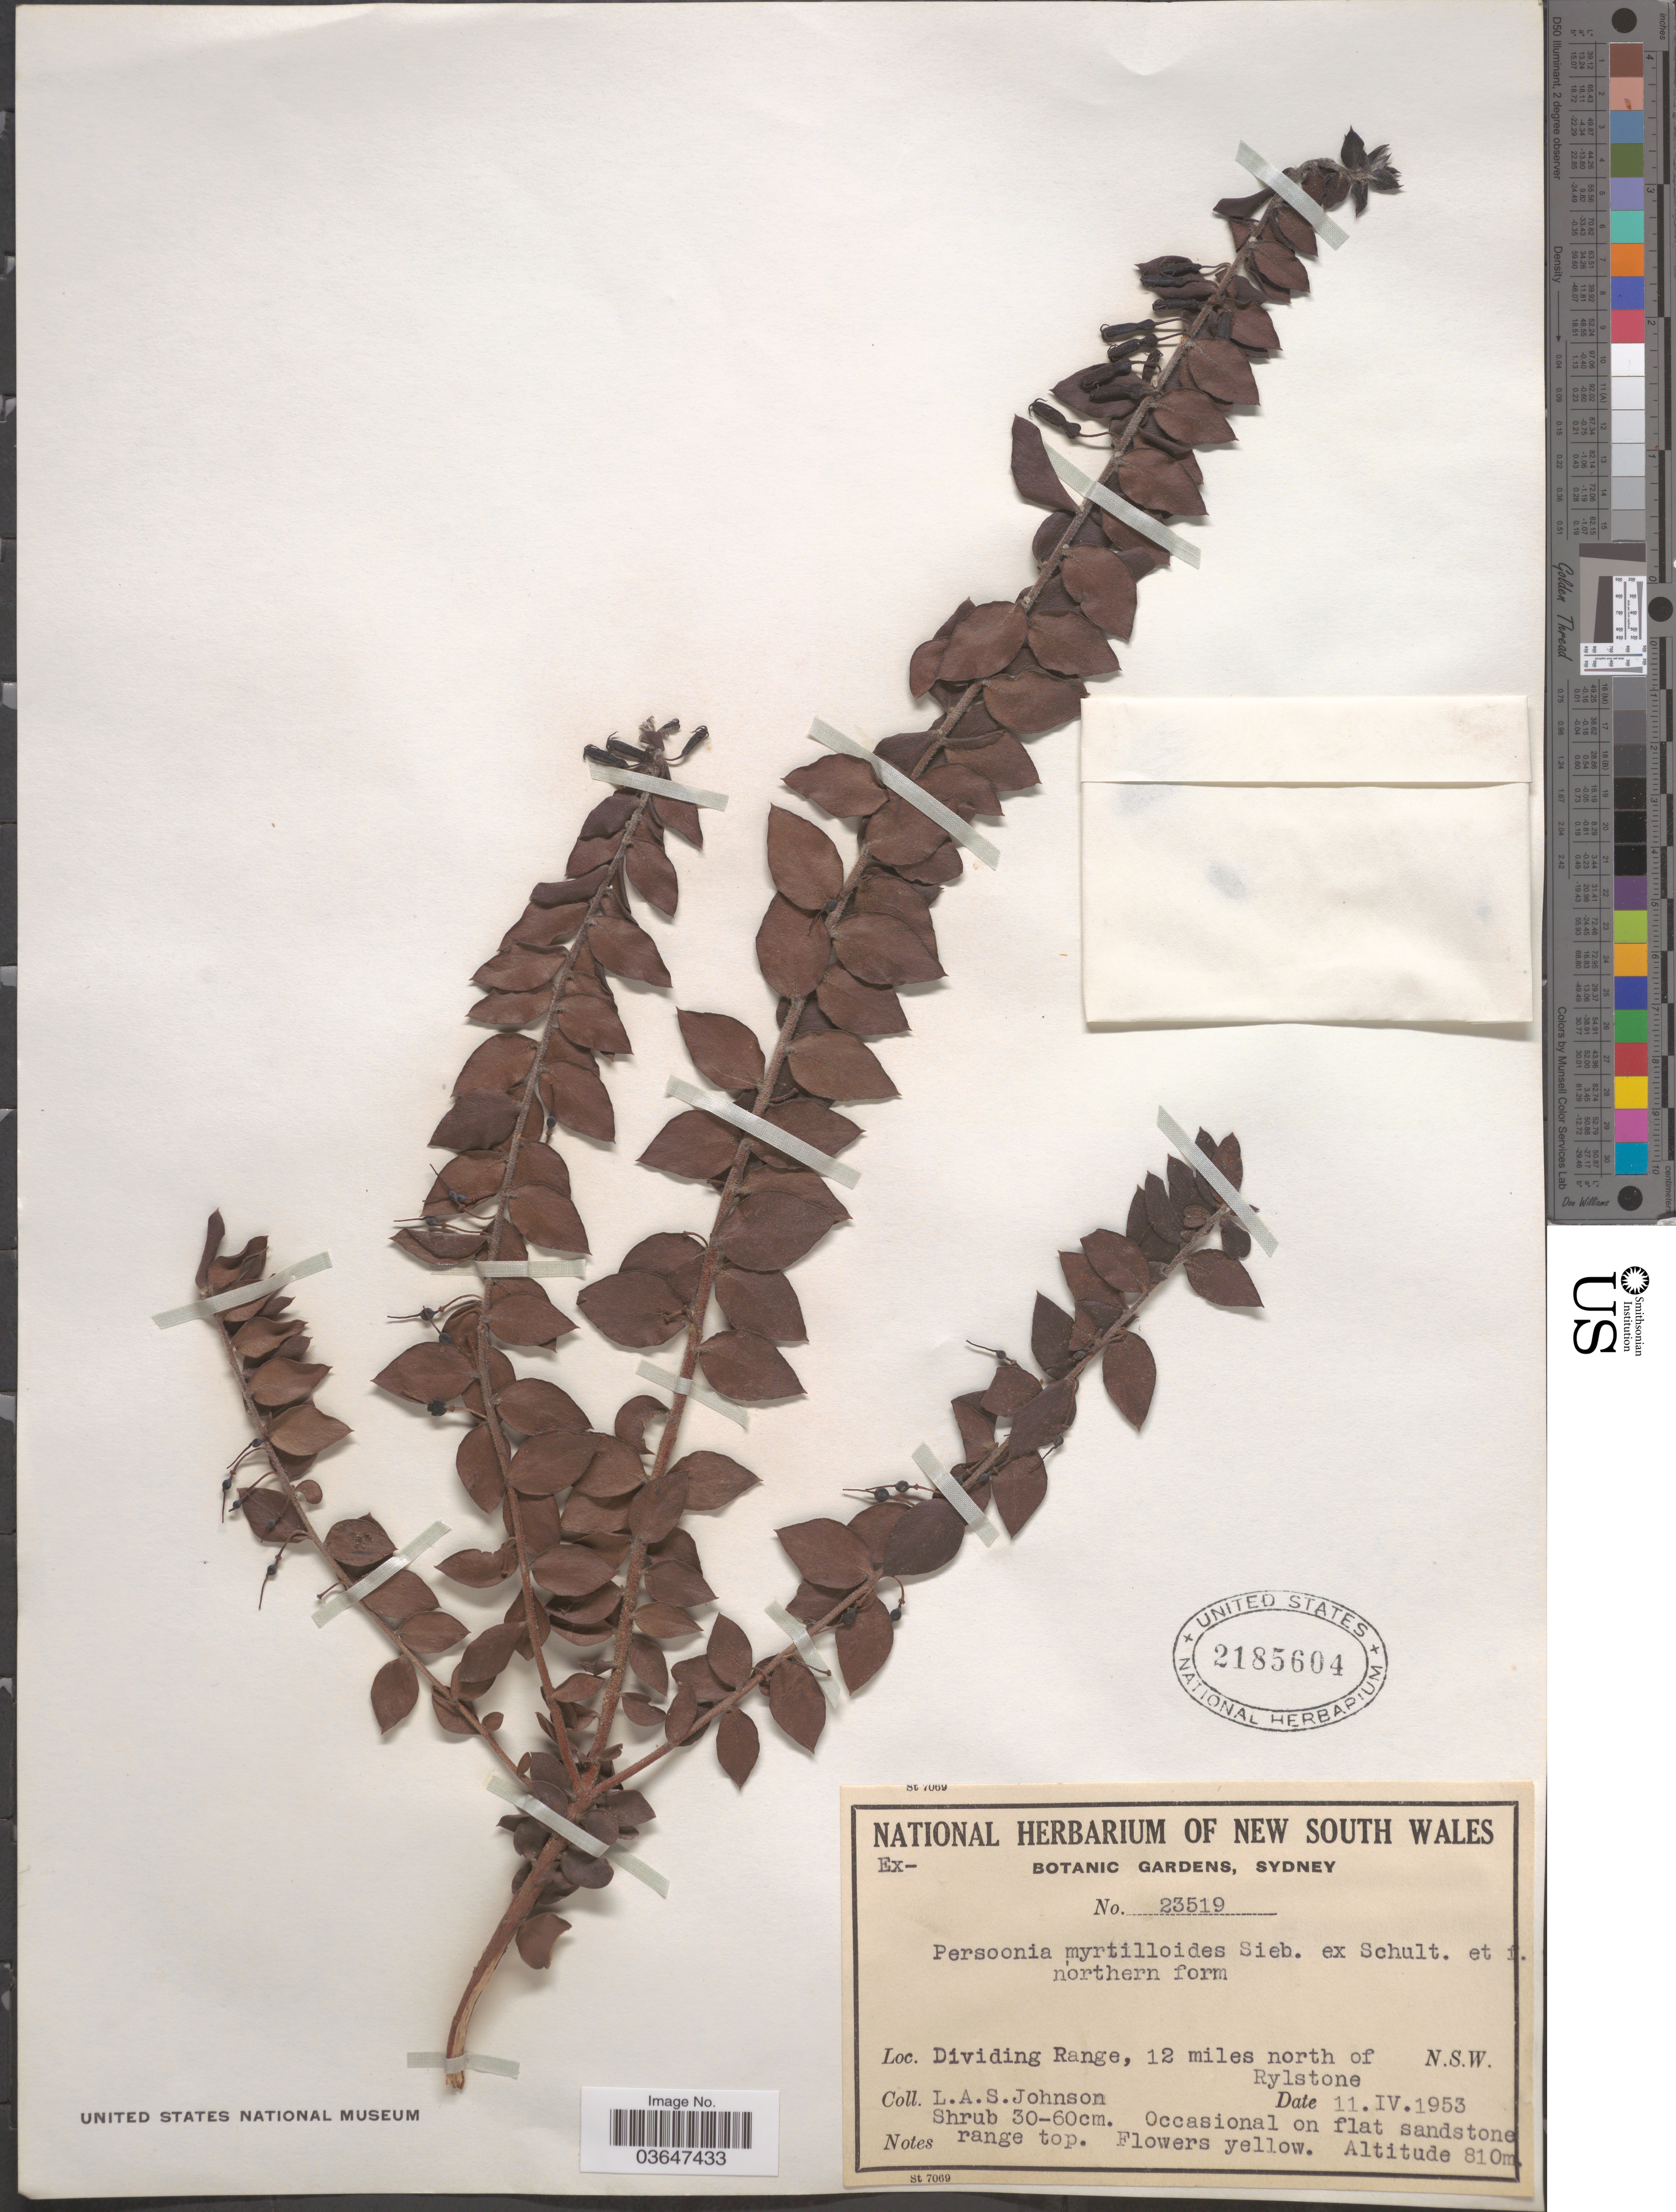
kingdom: Plantae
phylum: Tracheophyta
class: Magnoliopsida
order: Proteales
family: Proteaceae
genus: Persoonia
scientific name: Persoonia myrtilloides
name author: Sieber ex Schult.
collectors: L. A. S. Johnson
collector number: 23519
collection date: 1953-04-11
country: Australia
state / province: New South Wales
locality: Dividing Range, 12 miles north of Rylstone.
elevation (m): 810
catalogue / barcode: US 2185604